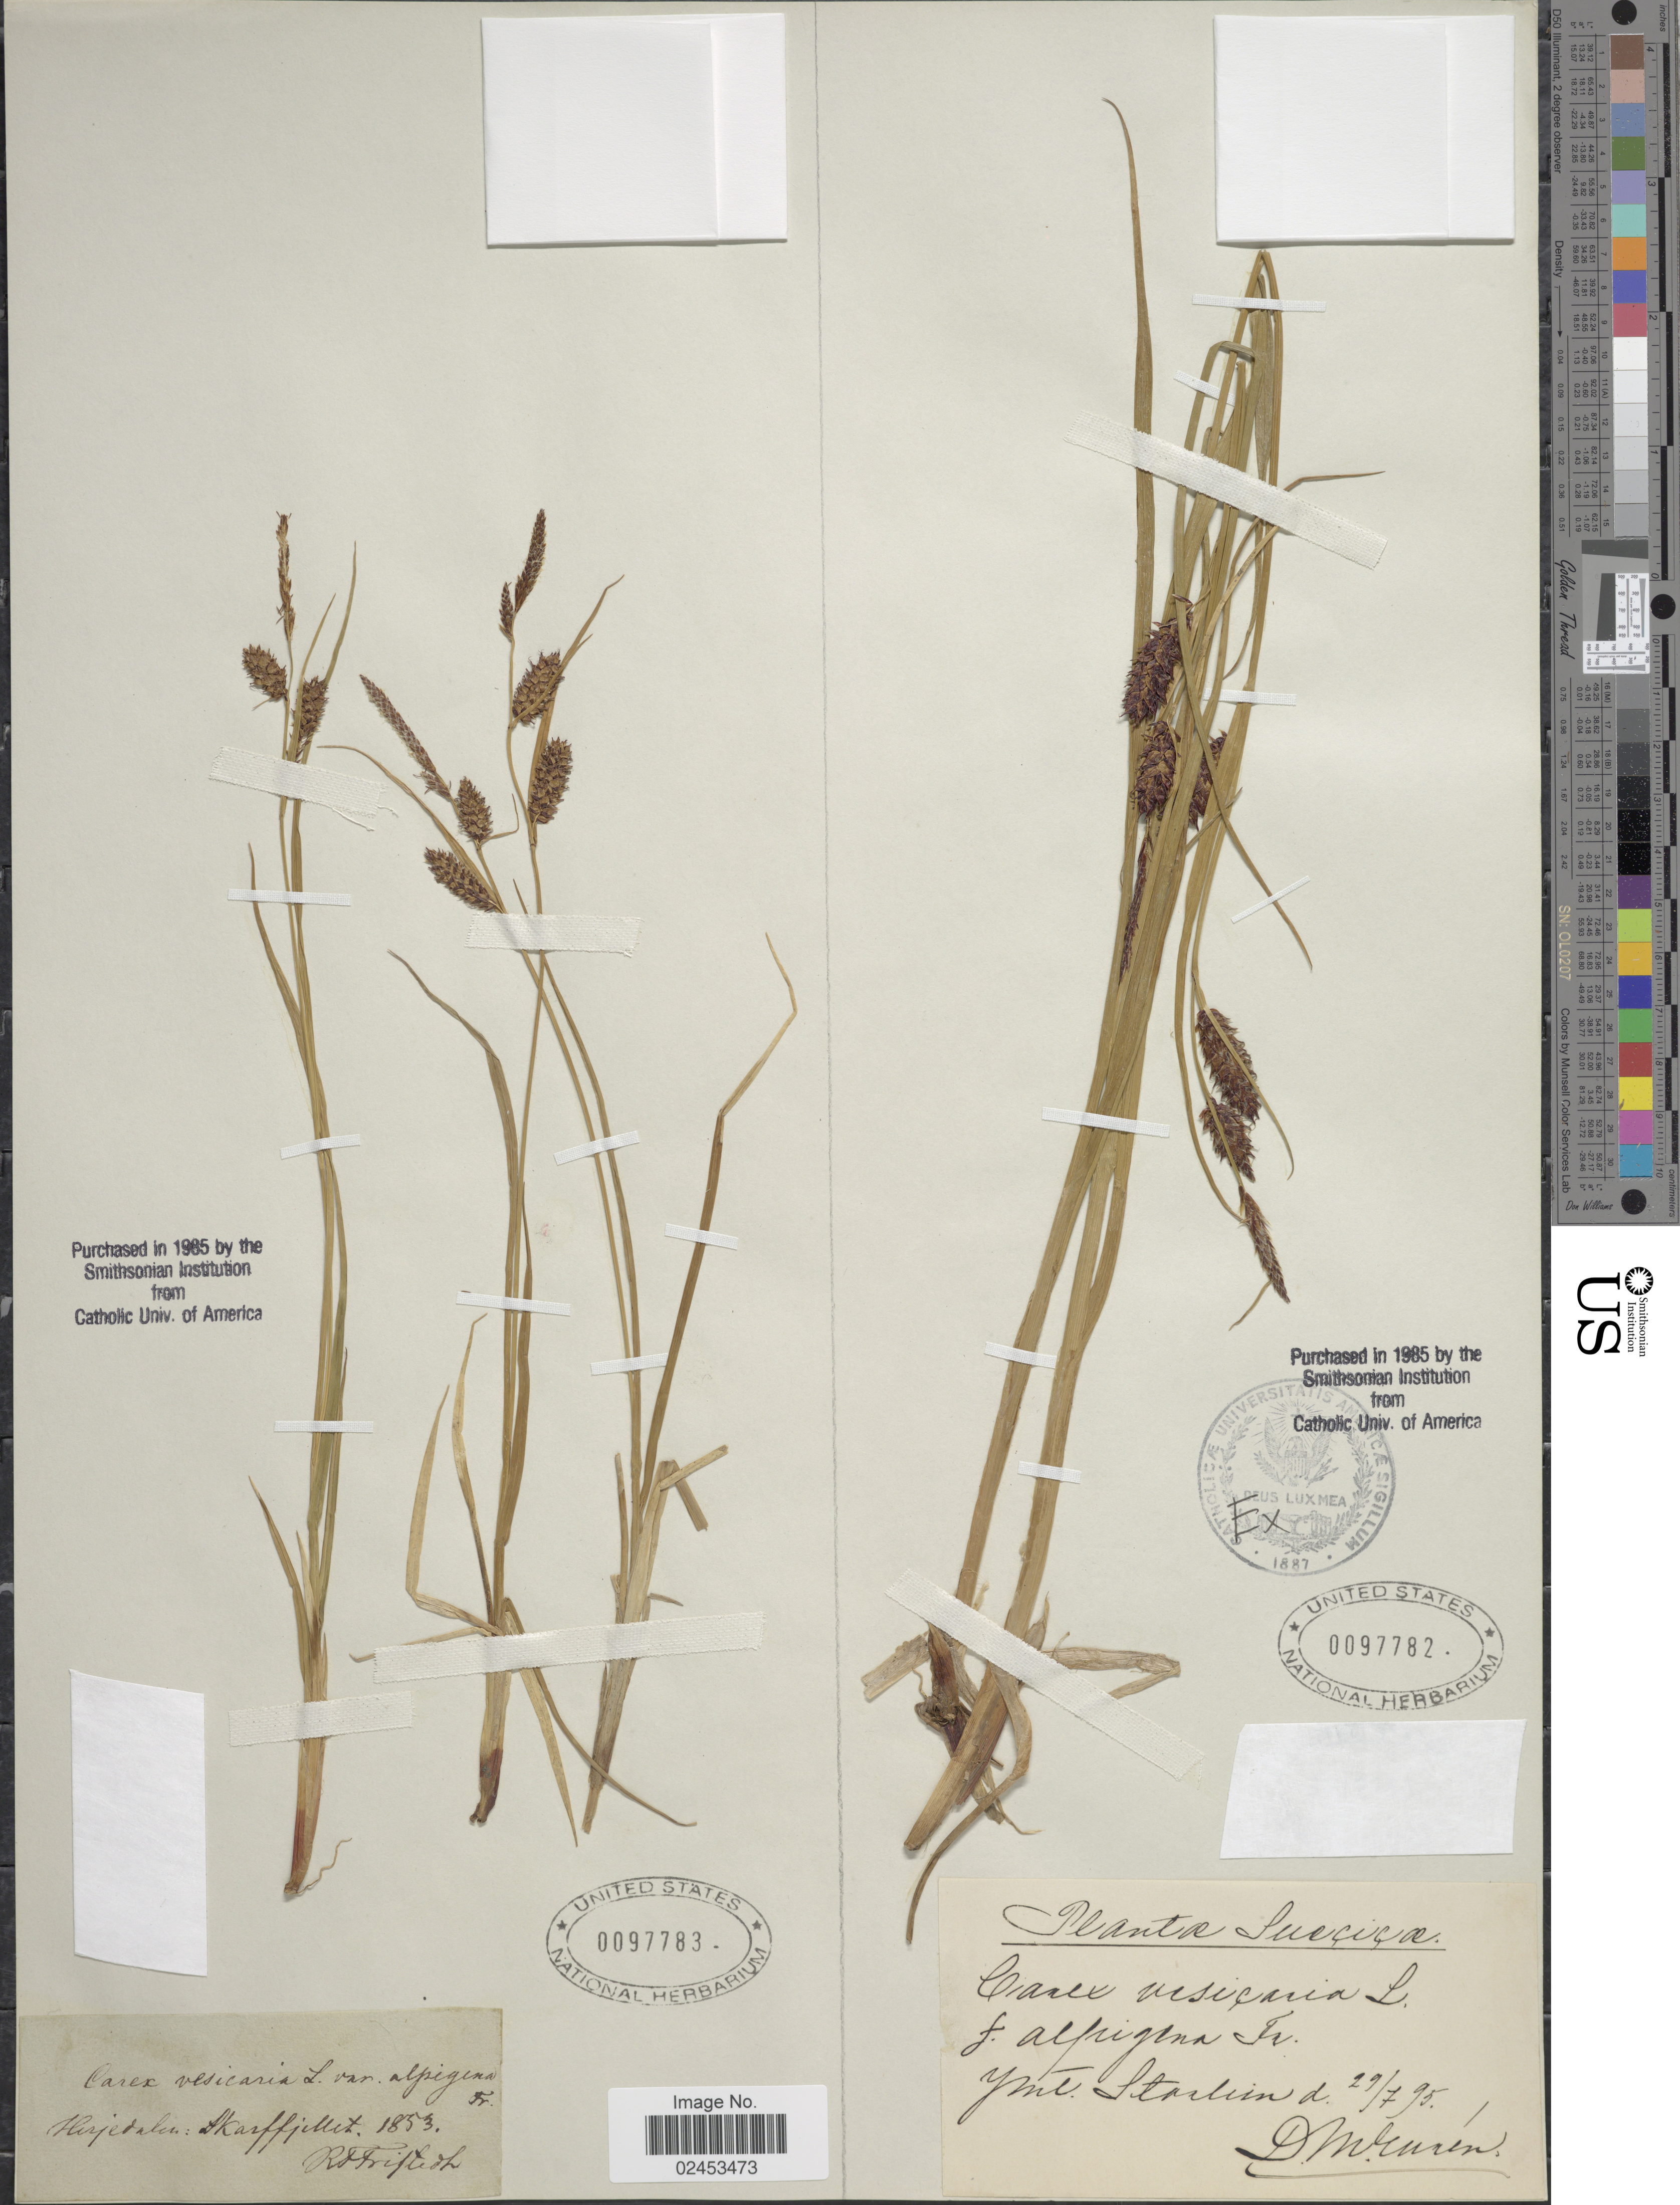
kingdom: Plantae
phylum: Tracheophyta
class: Liliopsida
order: Poales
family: Cyperaceae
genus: Carex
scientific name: Carex vesicaria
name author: L.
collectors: D. Euren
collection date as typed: Transcribed d/m/y: 29/7/95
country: Sweden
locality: Suecica, Jmt. Storlien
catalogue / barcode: US 97782